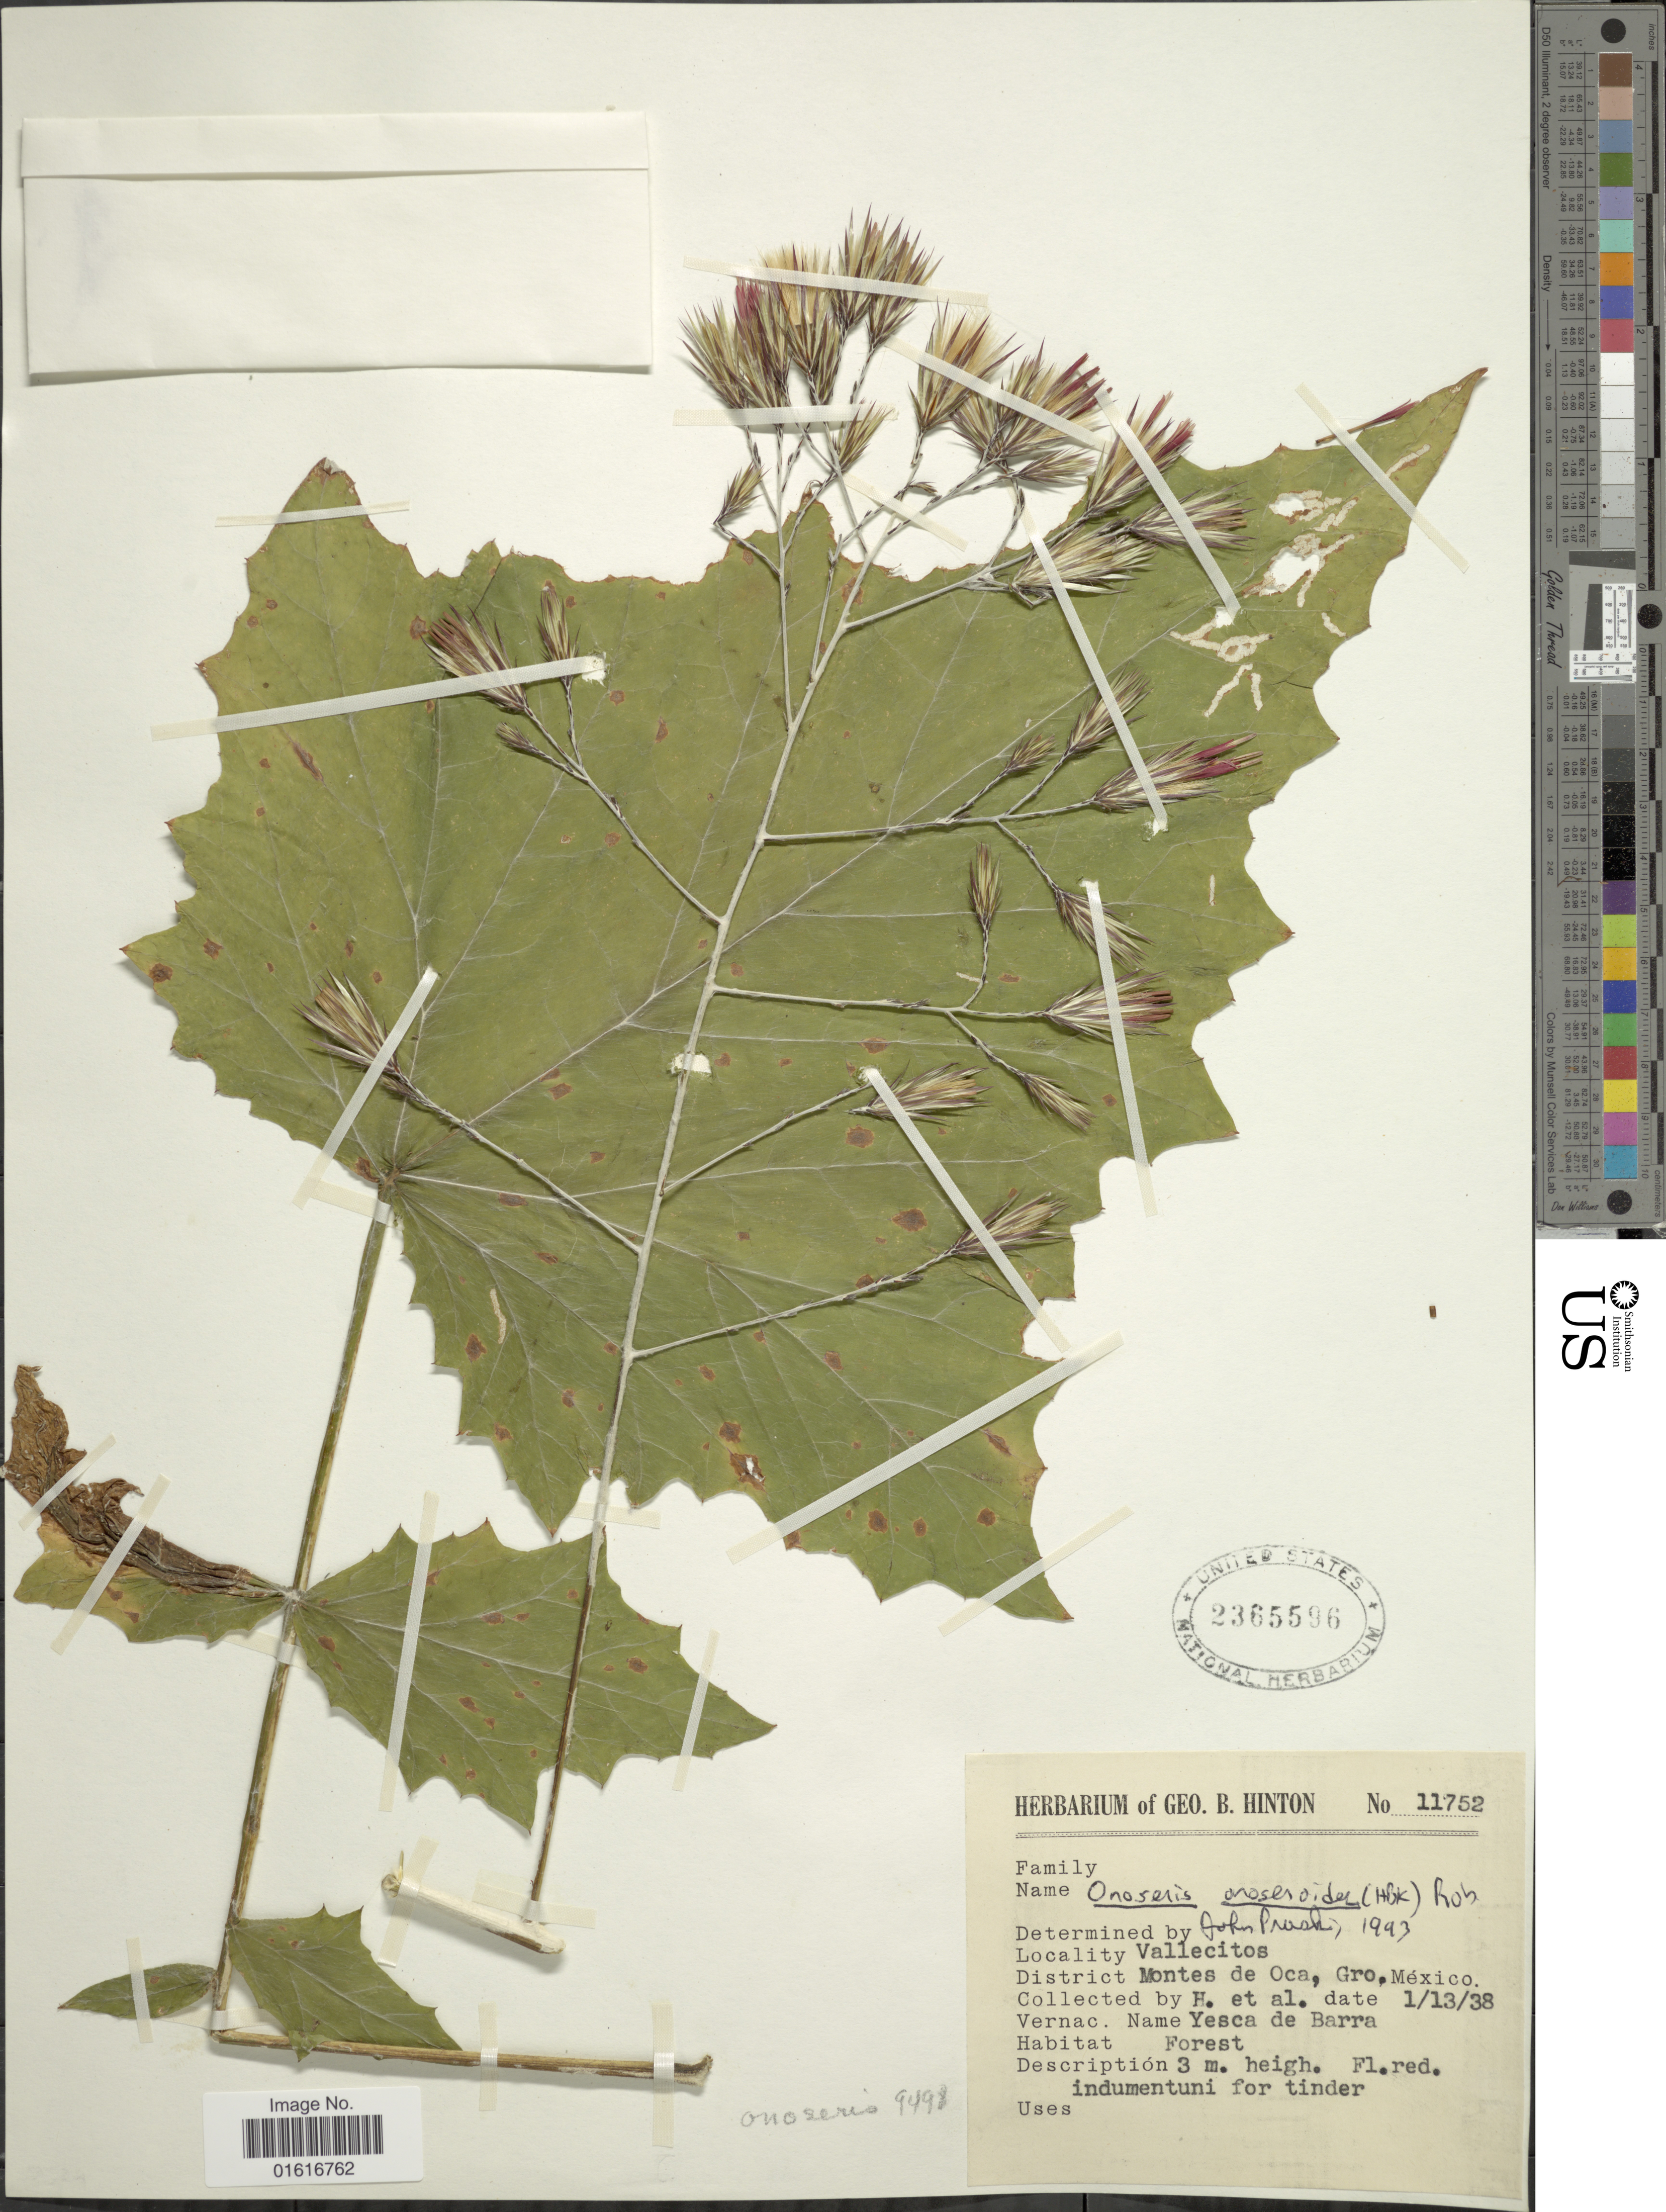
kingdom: Plantae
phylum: Tracheophyta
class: Magnoliopsida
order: Asterales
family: Asteraceae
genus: Onoseris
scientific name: Onoseris onoseroides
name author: (Kunth) B.L. Rob.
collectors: G. B. Hinton & et al.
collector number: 11752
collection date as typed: Transcribed d/m/y: 13/1/38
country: Mexico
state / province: México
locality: Vallecitos, Montes de Oca, Gro.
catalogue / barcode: US 2365596